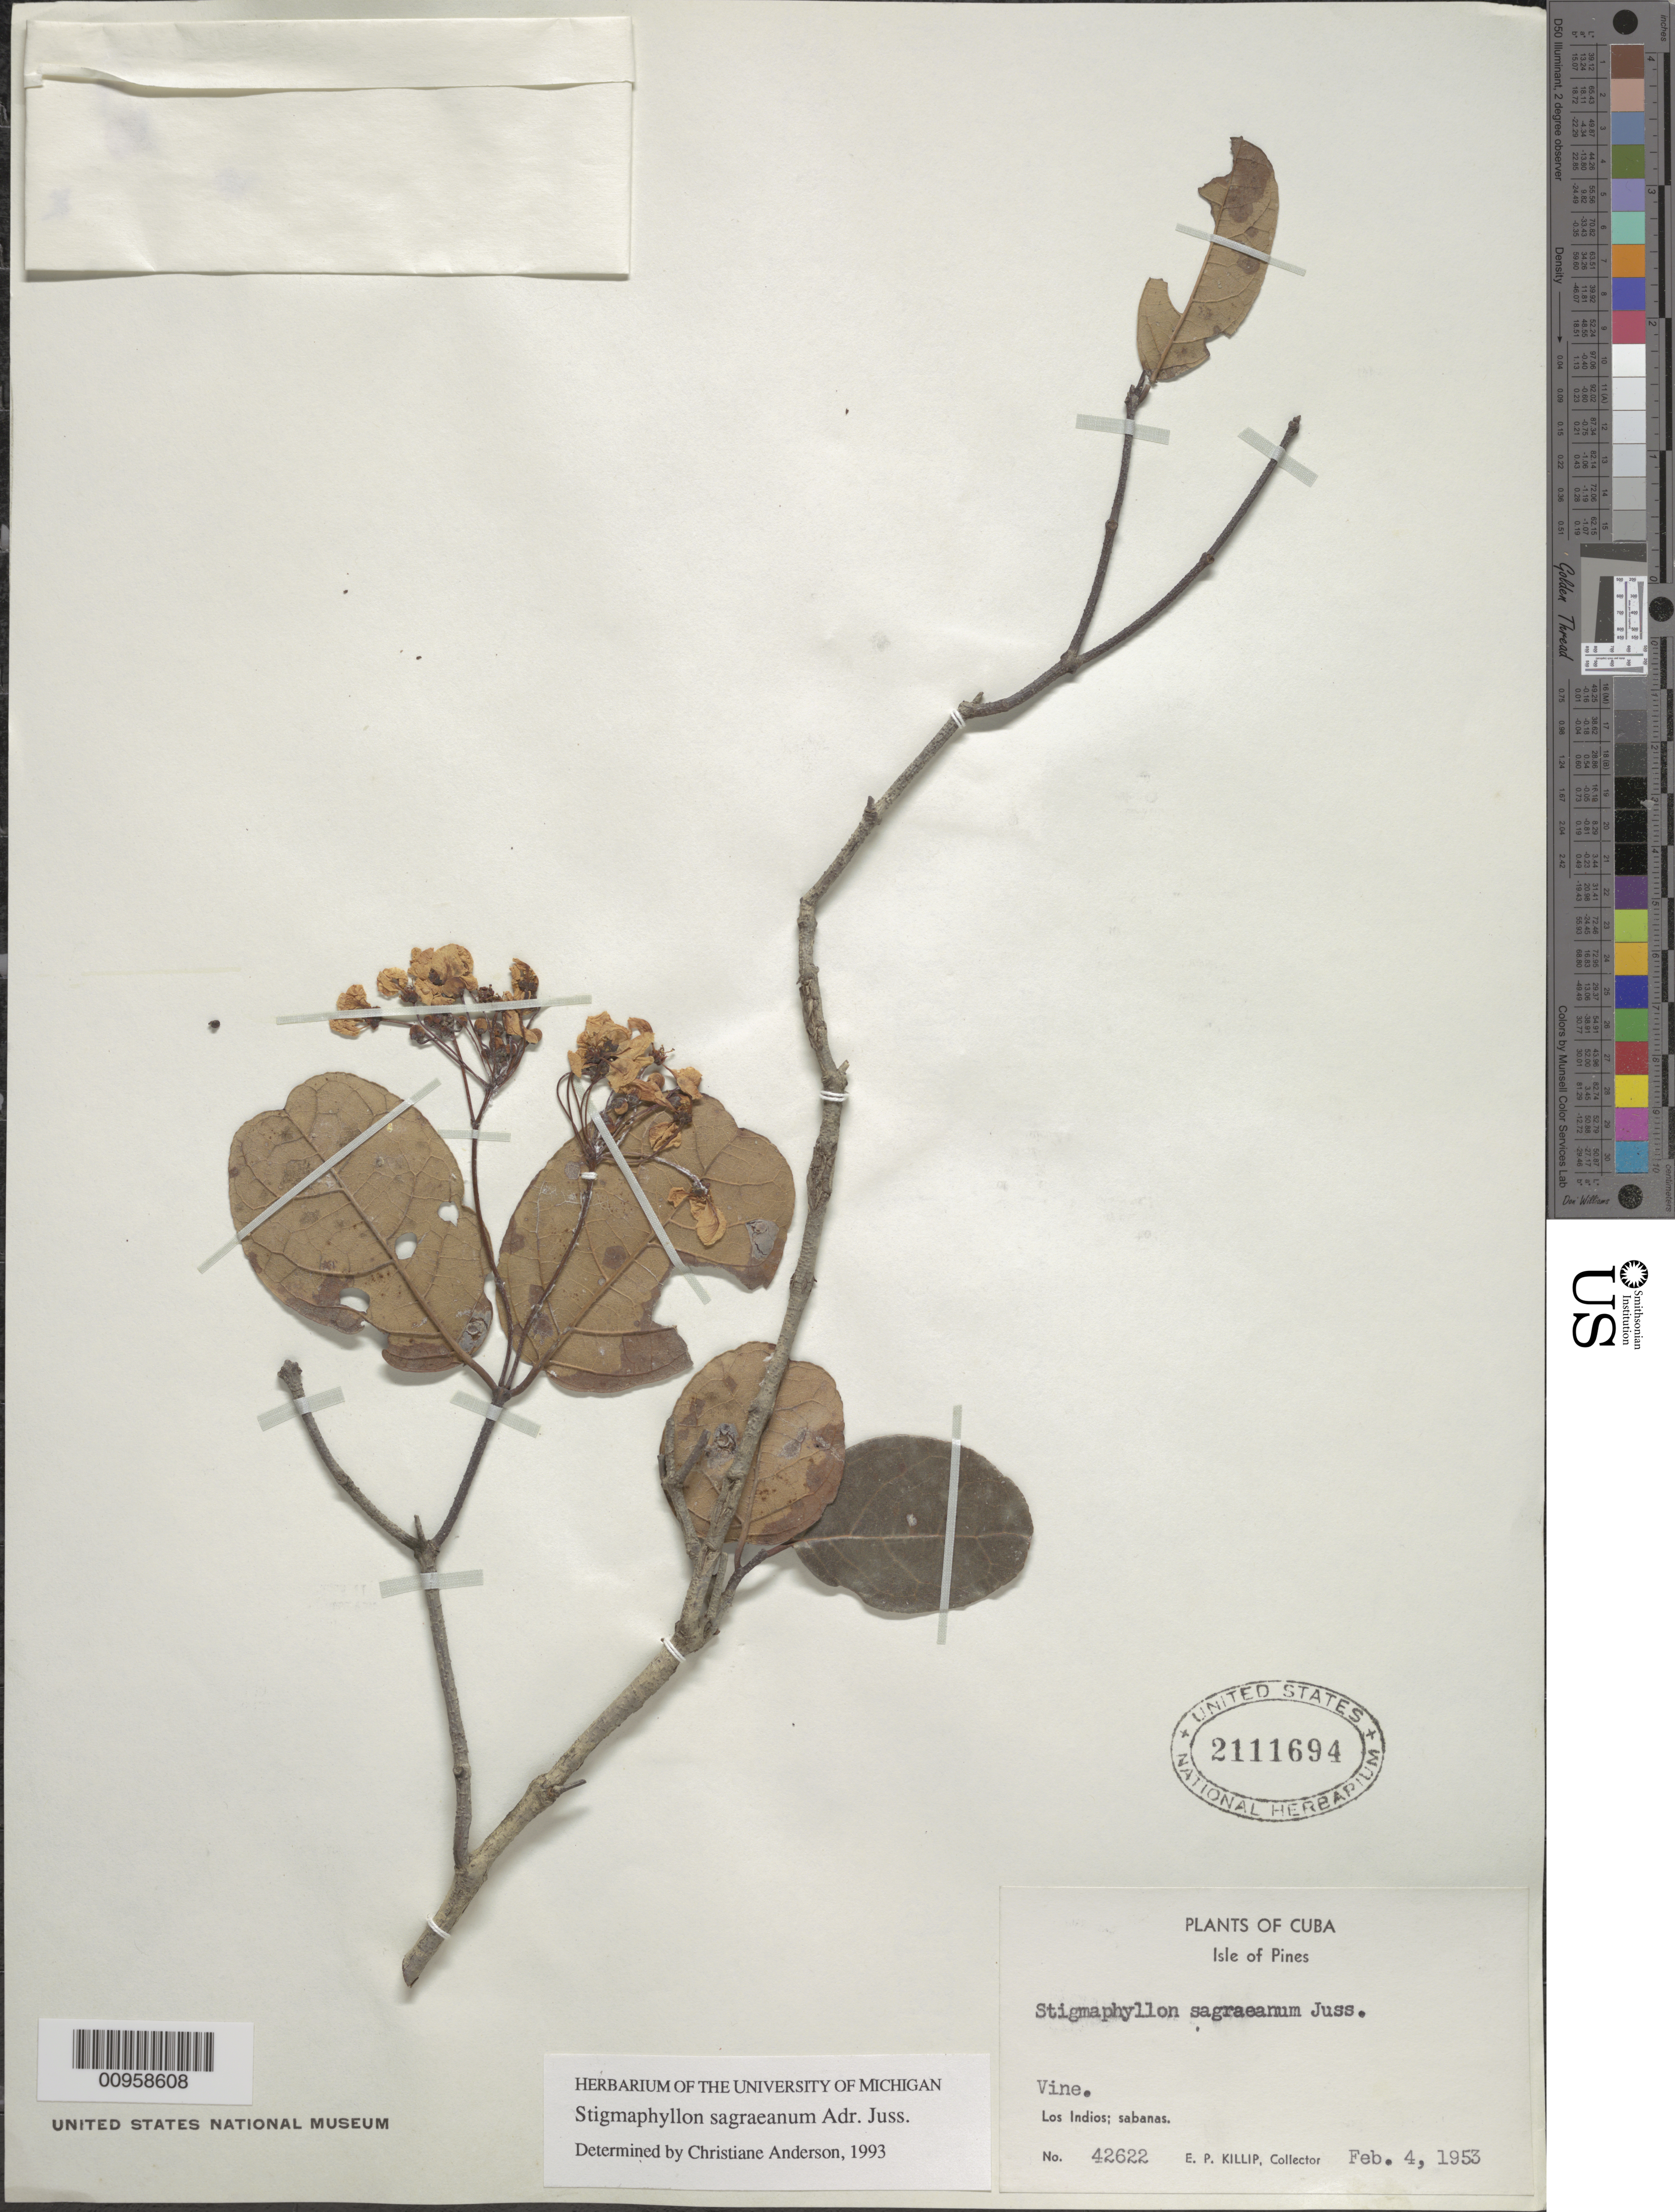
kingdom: Plantae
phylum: Tracheophyta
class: Magnoliopsida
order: Malpighiales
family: Malpighiaceae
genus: Stigmaphyllon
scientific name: Stigmaphyllon sagraeanum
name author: Juss.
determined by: Anderson, C.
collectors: E. P. Killip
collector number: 42622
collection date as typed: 04 Feb 1953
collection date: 1953-02-04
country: Cuba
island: Isla de la Juventud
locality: Los Indios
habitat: Sabanas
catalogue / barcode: US 2111694